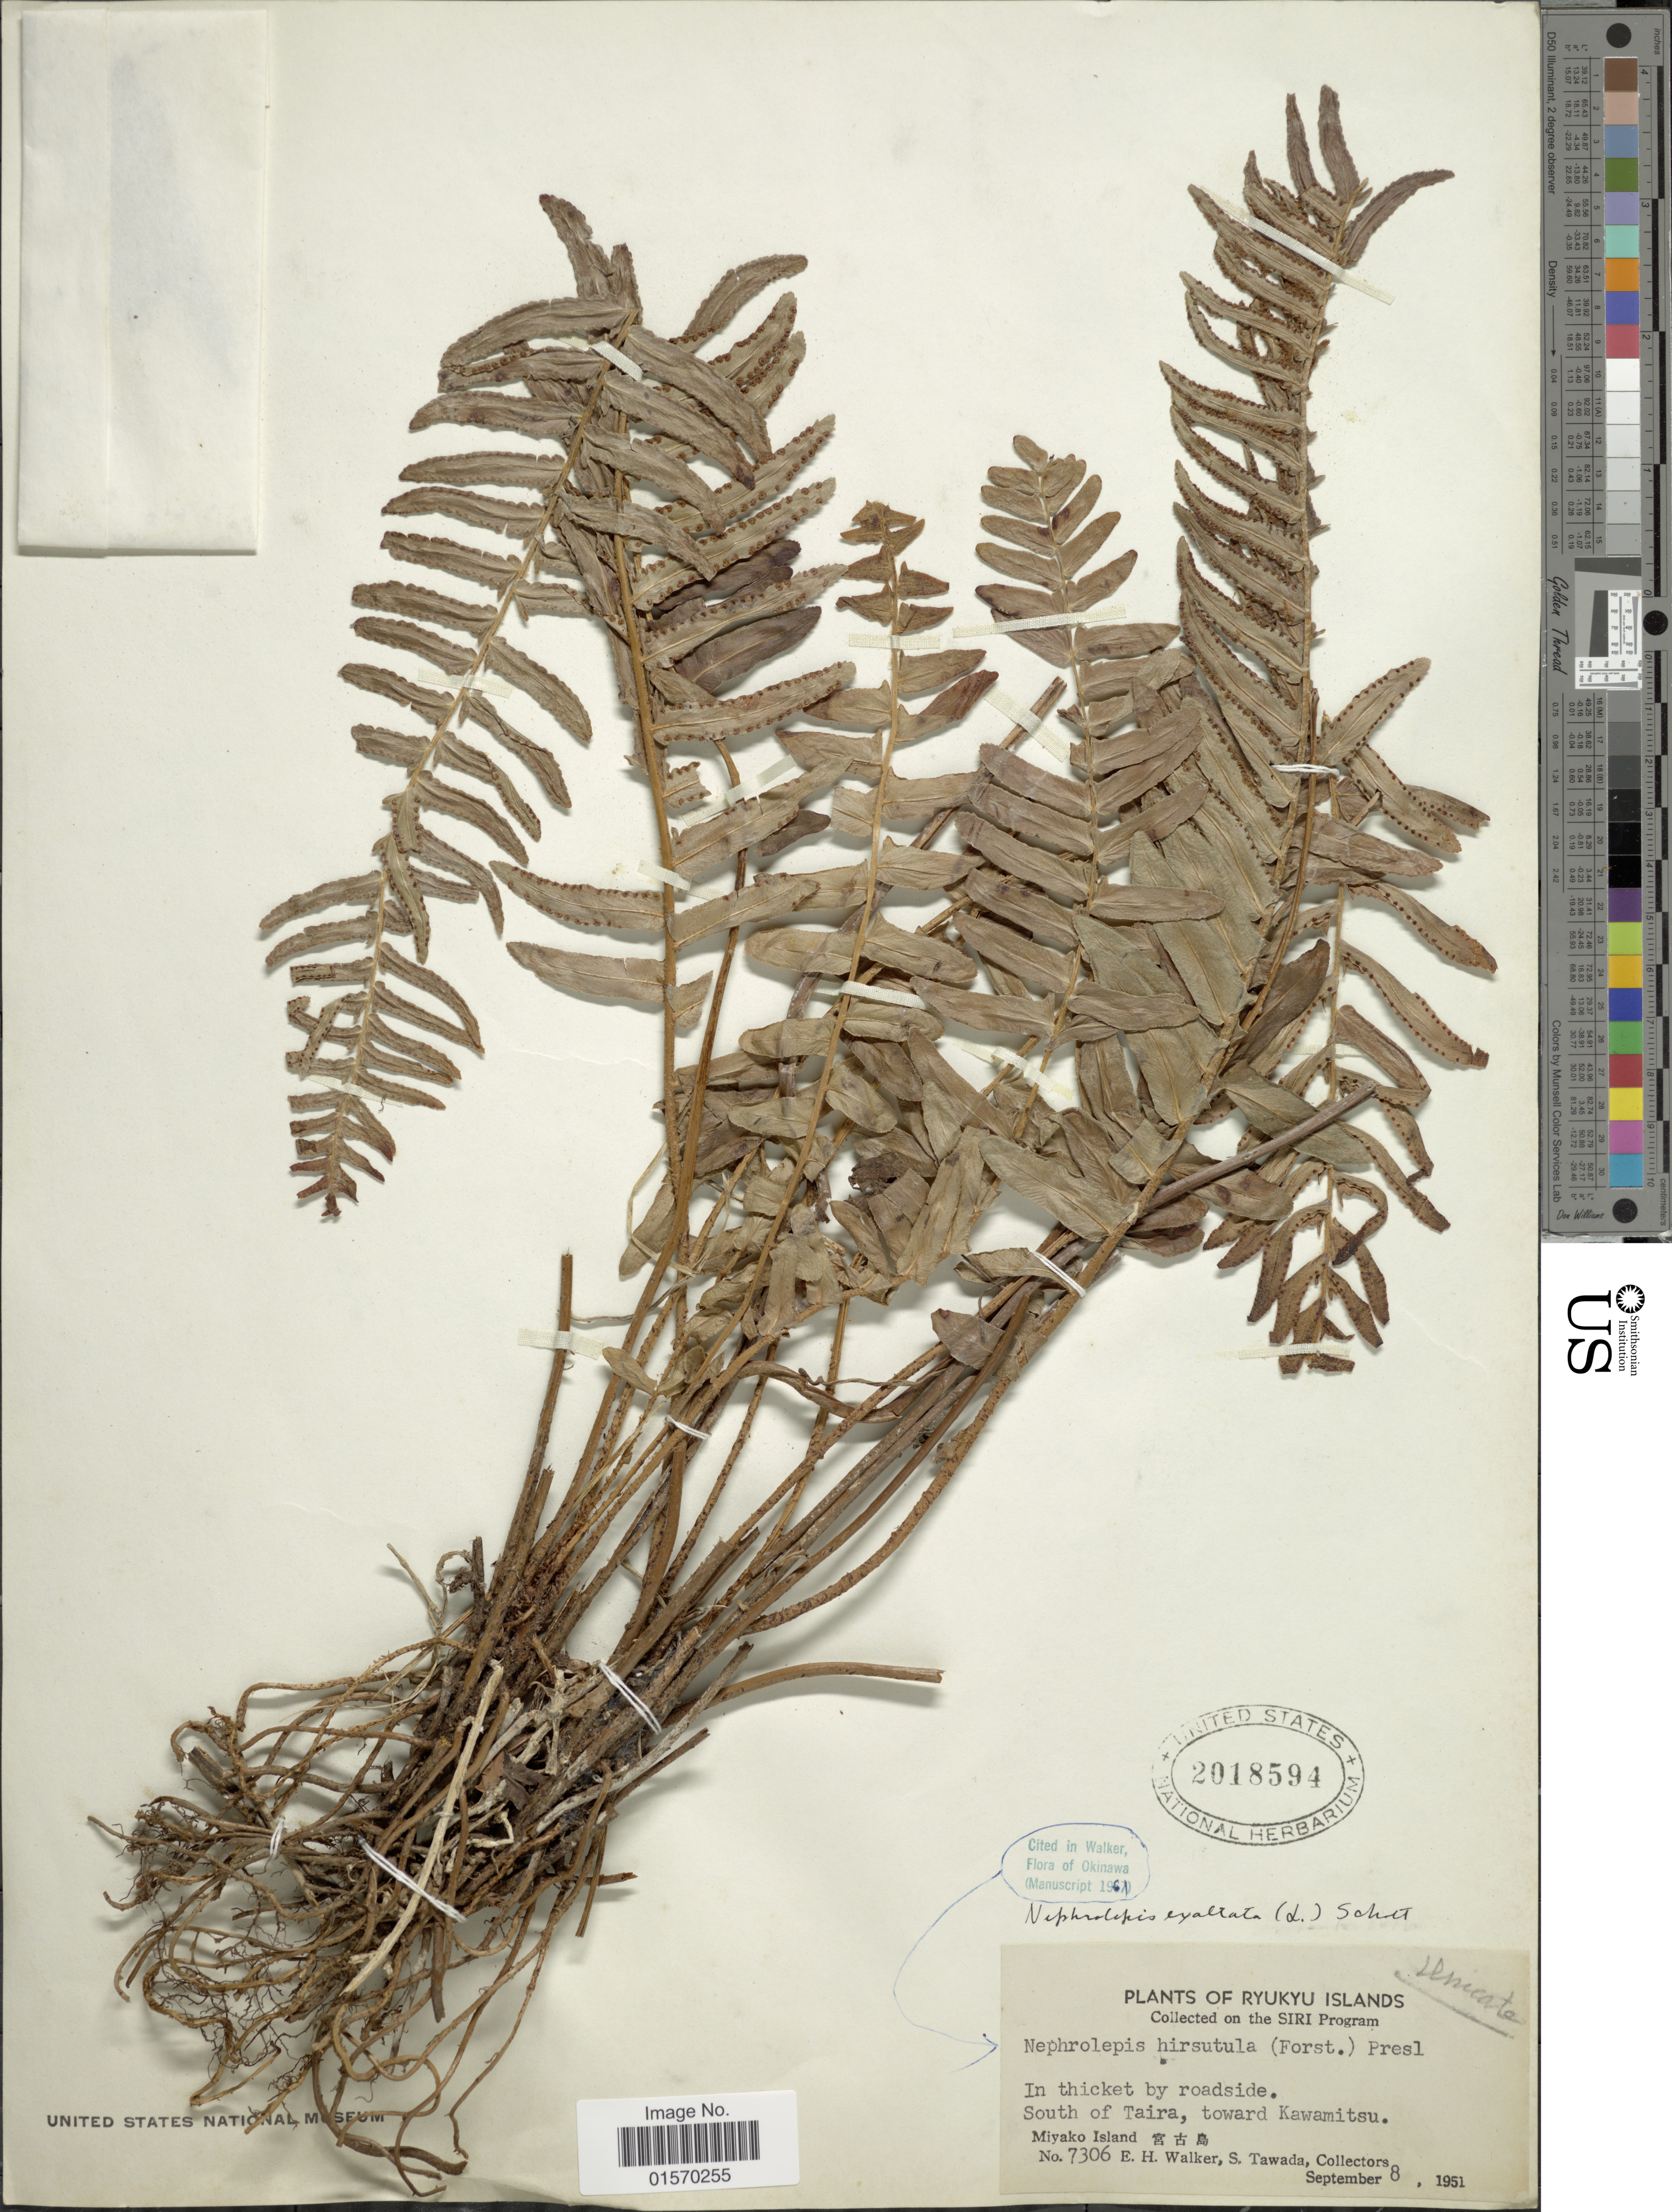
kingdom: Plantae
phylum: Tracheophyta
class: Polypodiopsida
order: Polypodiales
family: Nephrolepidaceae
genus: Nephrolepis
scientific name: Nephrolepis multiflora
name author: (Roxb.) F.M. Jarrett ex C.V. Morton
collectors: E. H. Walker & S. Tawada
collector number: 7306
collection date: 1951-09-08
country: Japan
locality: Ryukyu Islands. In thicket by roadside. South of Taira, toward Kawamitsu. Miyako Island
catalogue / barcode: US 2018594